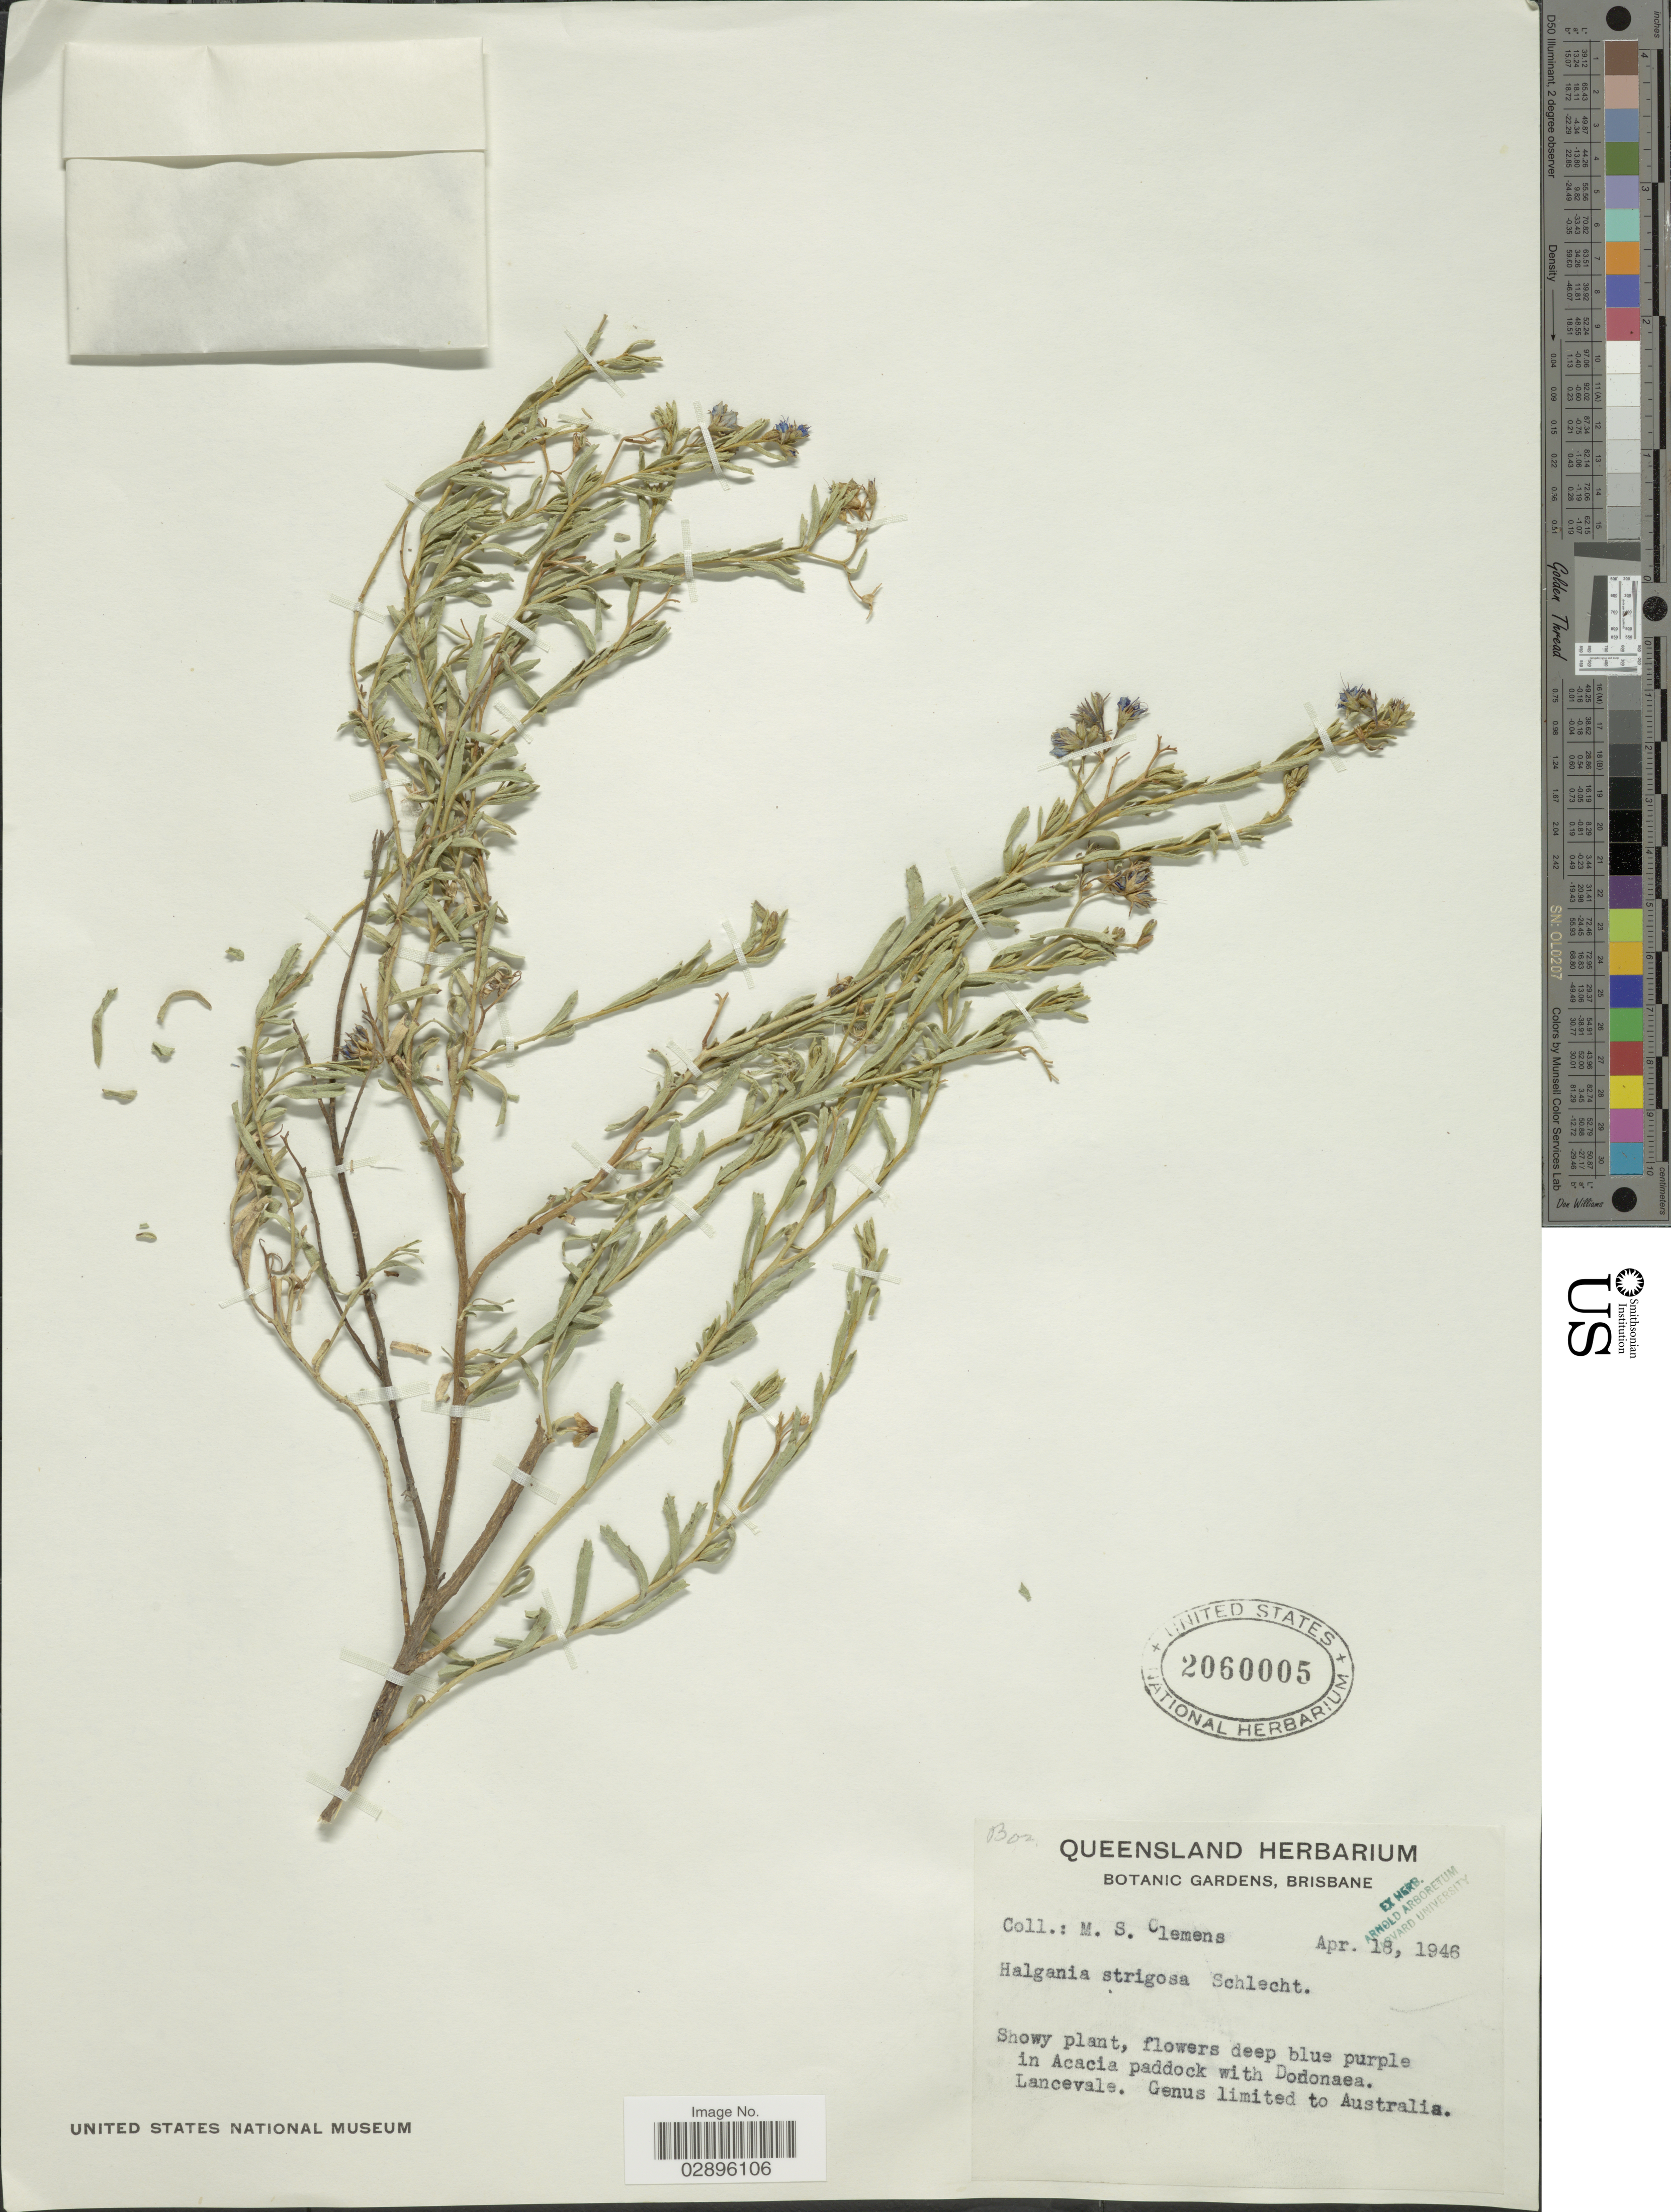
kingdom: Plantae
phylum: Tracheophyta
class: Magnoliopsida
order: Boraginales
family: Ehretiaceae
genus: Halgania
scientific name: Halgania strigosa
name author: Schltdl.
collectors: M. S. Clemens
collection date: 1946-04-18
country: Australia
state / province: Queensland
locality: Lancevale.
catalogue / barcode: US 2060005